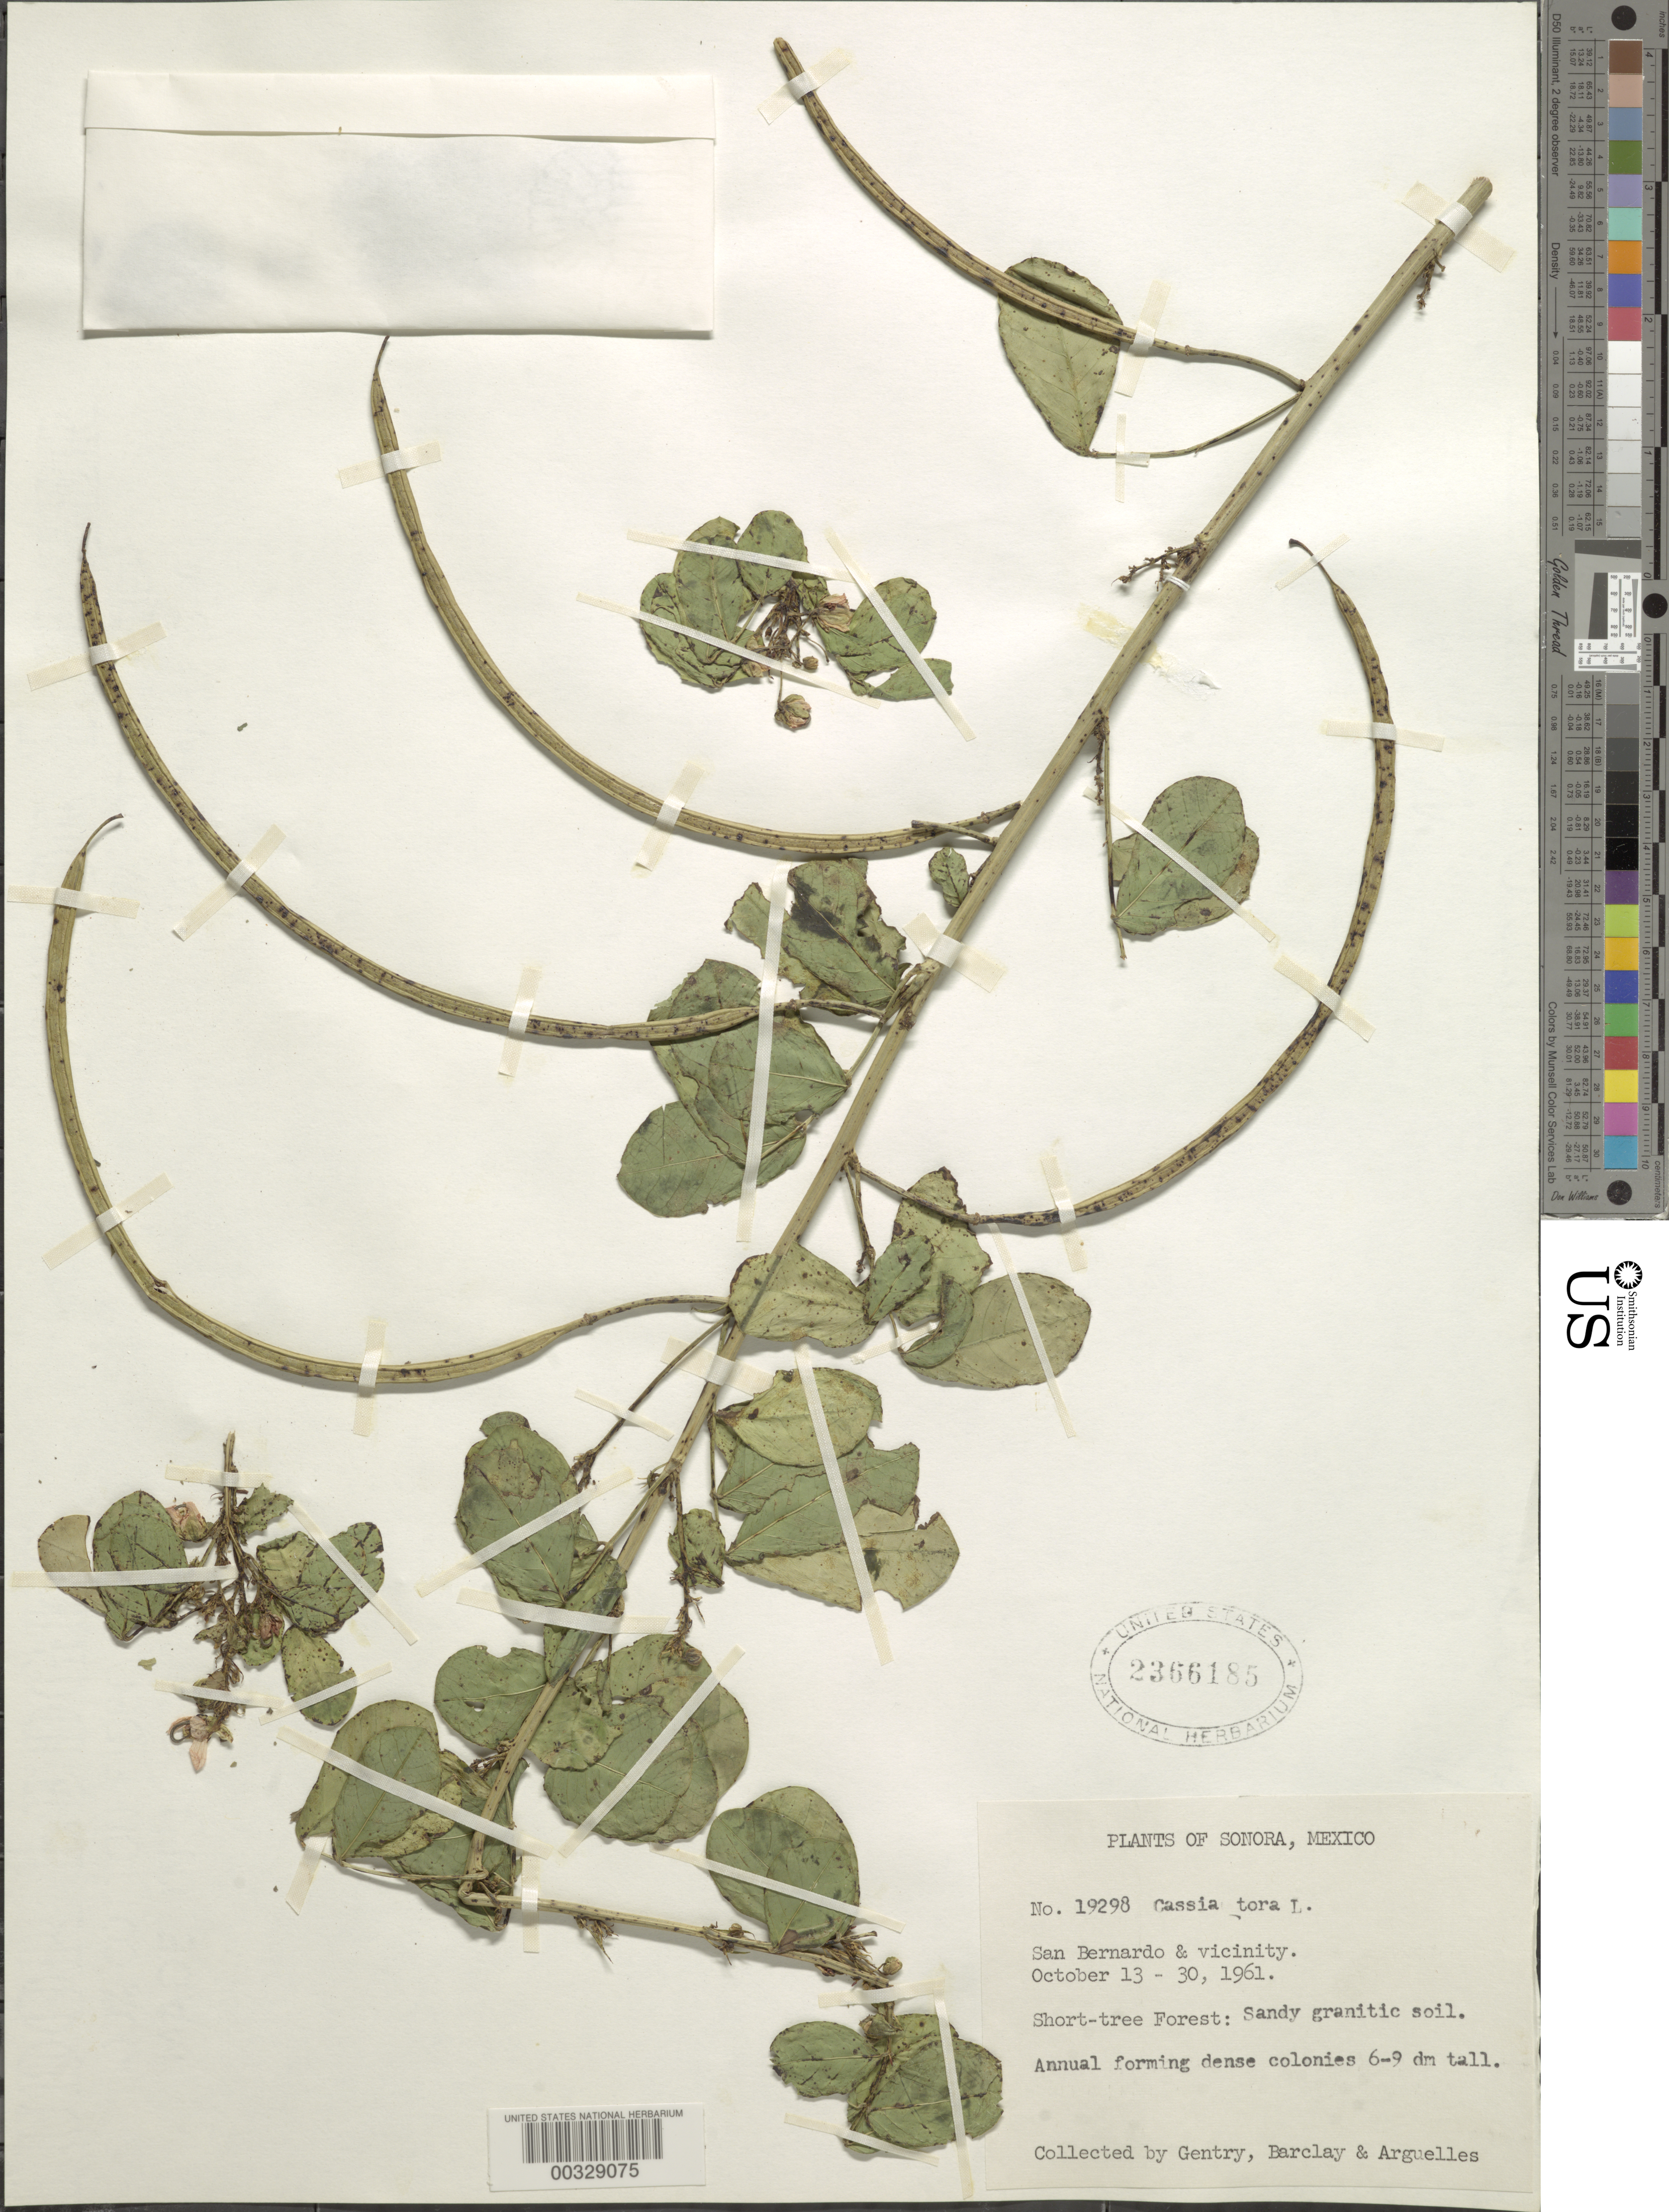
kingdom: Plantae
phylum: Tracheophyta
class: Magnoliopsida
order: Fabales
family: Fabaceae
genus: Senna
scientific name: Senna obtusifolia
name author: (L.) H.S. Irwin & Barneby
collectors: H. S. Gentry, A. S. Barclay & J. Arguelles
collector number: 19298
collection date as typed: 13 Oct 1961 to 30 Oct 1961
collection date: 1961-10-13/1961-10-30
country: Mexico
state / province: Sonora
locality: San bernardo and vicinity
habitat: Short tree forest; sandy granitic soil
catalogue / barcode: US 2366185